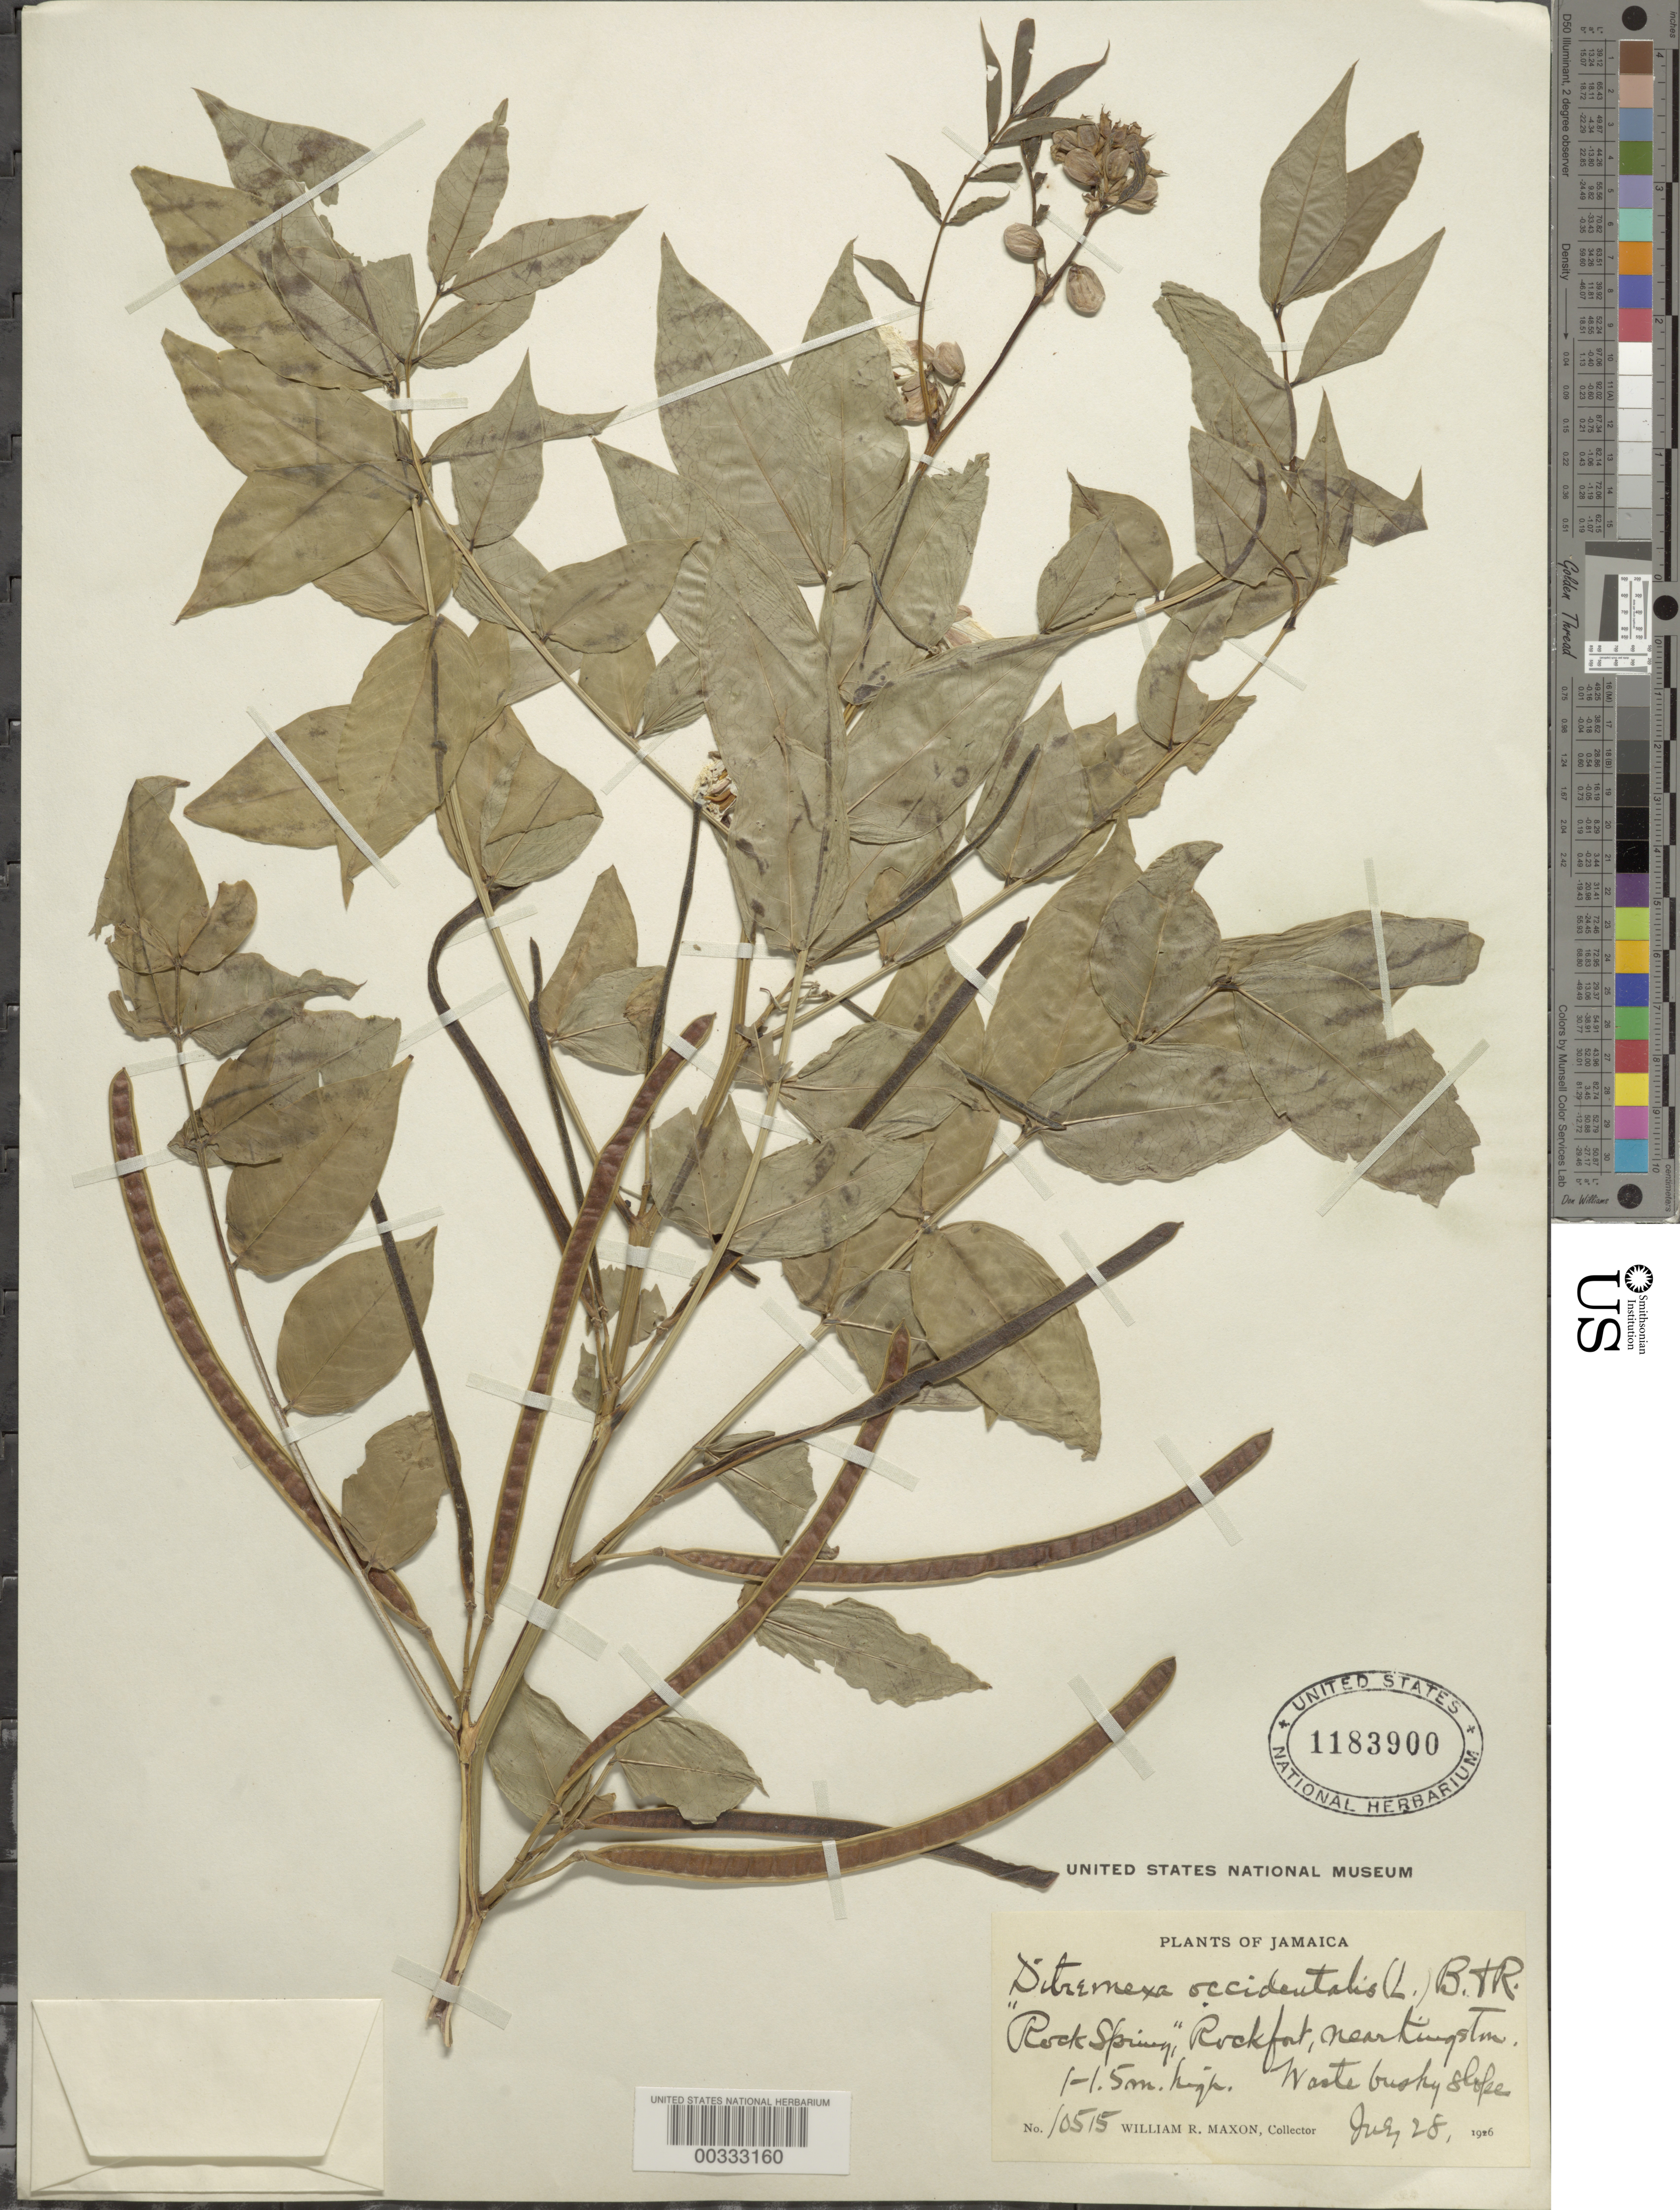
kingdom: Plantae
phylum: Tracheophyta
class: Magnoliopsida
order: Fabales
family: Fabaceae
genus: Senna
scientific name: Senna occidentalis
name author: (L.) Link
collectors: W. R. Maxon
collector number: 10515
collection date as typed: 28 Jul 1926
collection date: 1926-07-28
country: Jamaica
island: Greater Antilles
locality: Rockfort near kingston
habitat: Waste bushy slope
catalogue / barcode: US 1183900